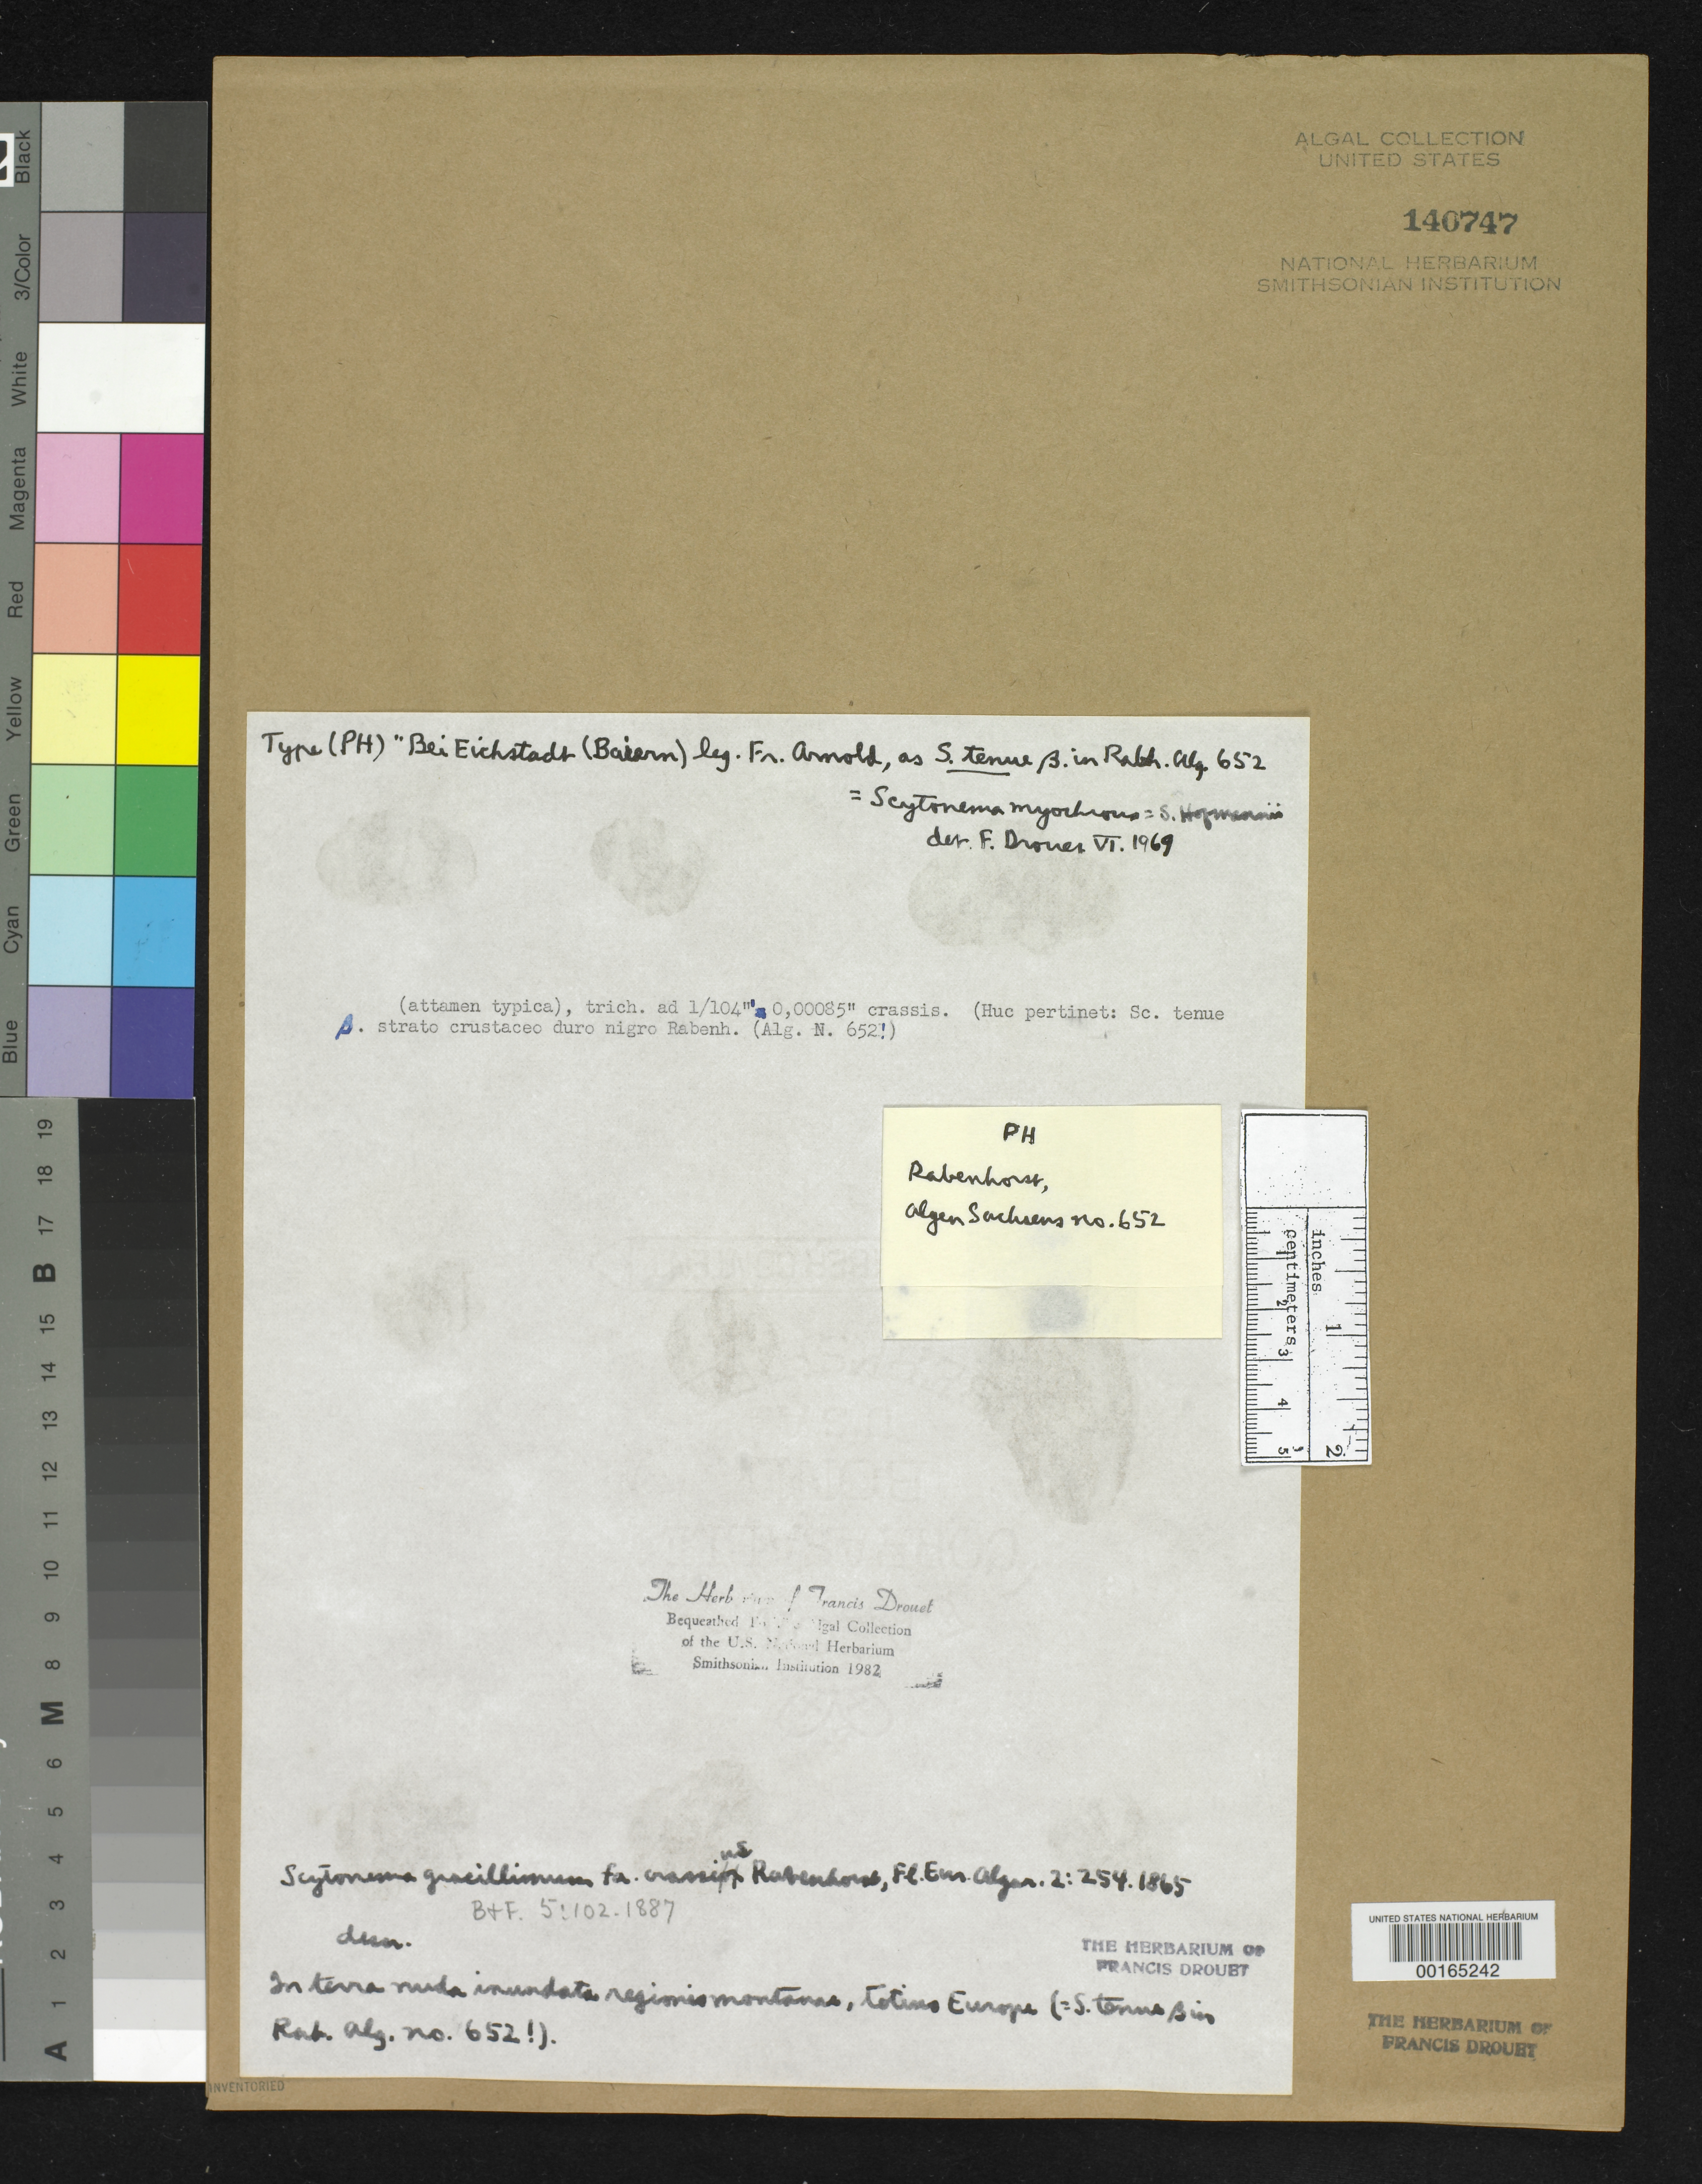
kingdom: Bacteria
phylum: Cyanobacteria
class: Cyanobacteriia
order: Cyanobacteriales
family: Scytonemataceae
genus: Scytonema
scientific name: Scytonema gracillimum f. crassius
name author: Rabenh.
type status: Isotype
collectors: F. Arnold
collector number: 652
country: Germany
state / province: Bayern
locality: Eichstadt.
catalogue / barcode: US 140747